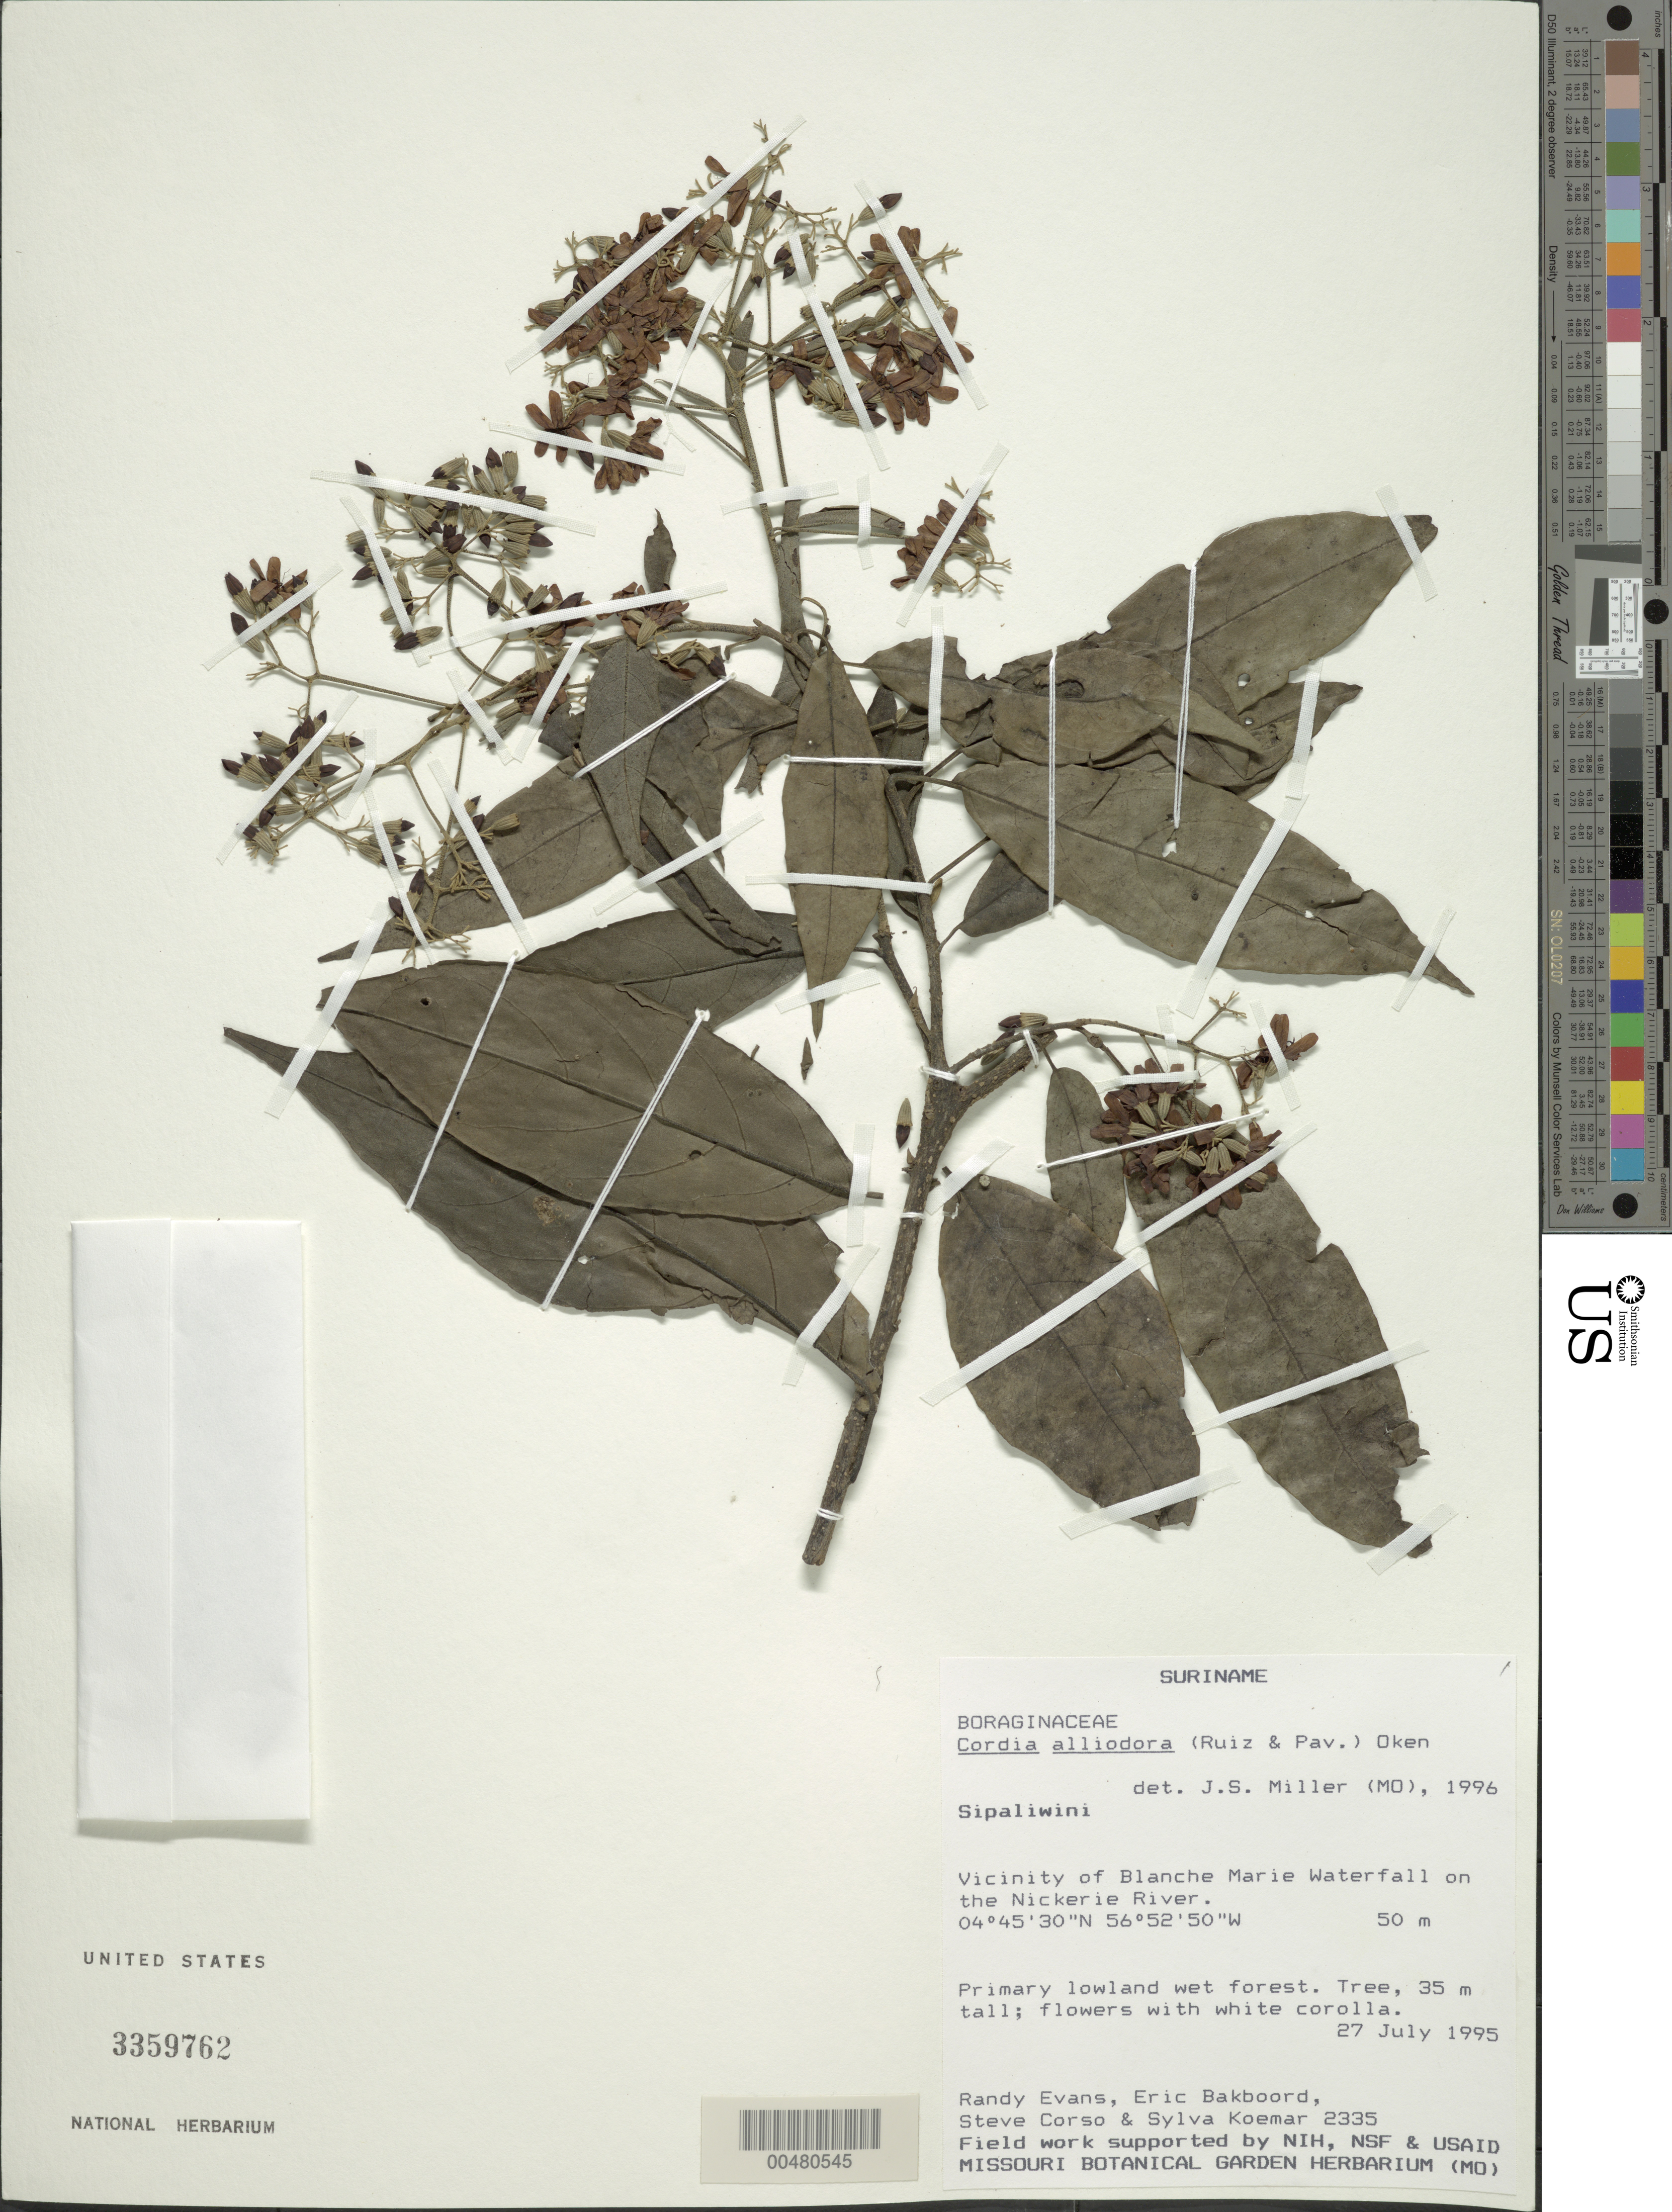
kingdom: Plantae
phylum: Tracheophyta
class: Magnoliopsida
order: Boraginales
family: Cordiaceae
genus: Cordia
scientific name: Cordia alliodora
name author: (Ruiz & Pav.) Oken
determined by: Miller, James S., (MO), Missouri Botanical Garden (UNITED STATES)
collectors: R. Evans, E. Bakboord, S. Corso & S. Koemar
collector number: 2335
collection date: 1995-07-27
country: Suriname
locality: Nickerie River, vic. of Blanch Marie Waterfall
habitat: Lowland wet forest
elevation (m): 50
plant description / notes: MO, US